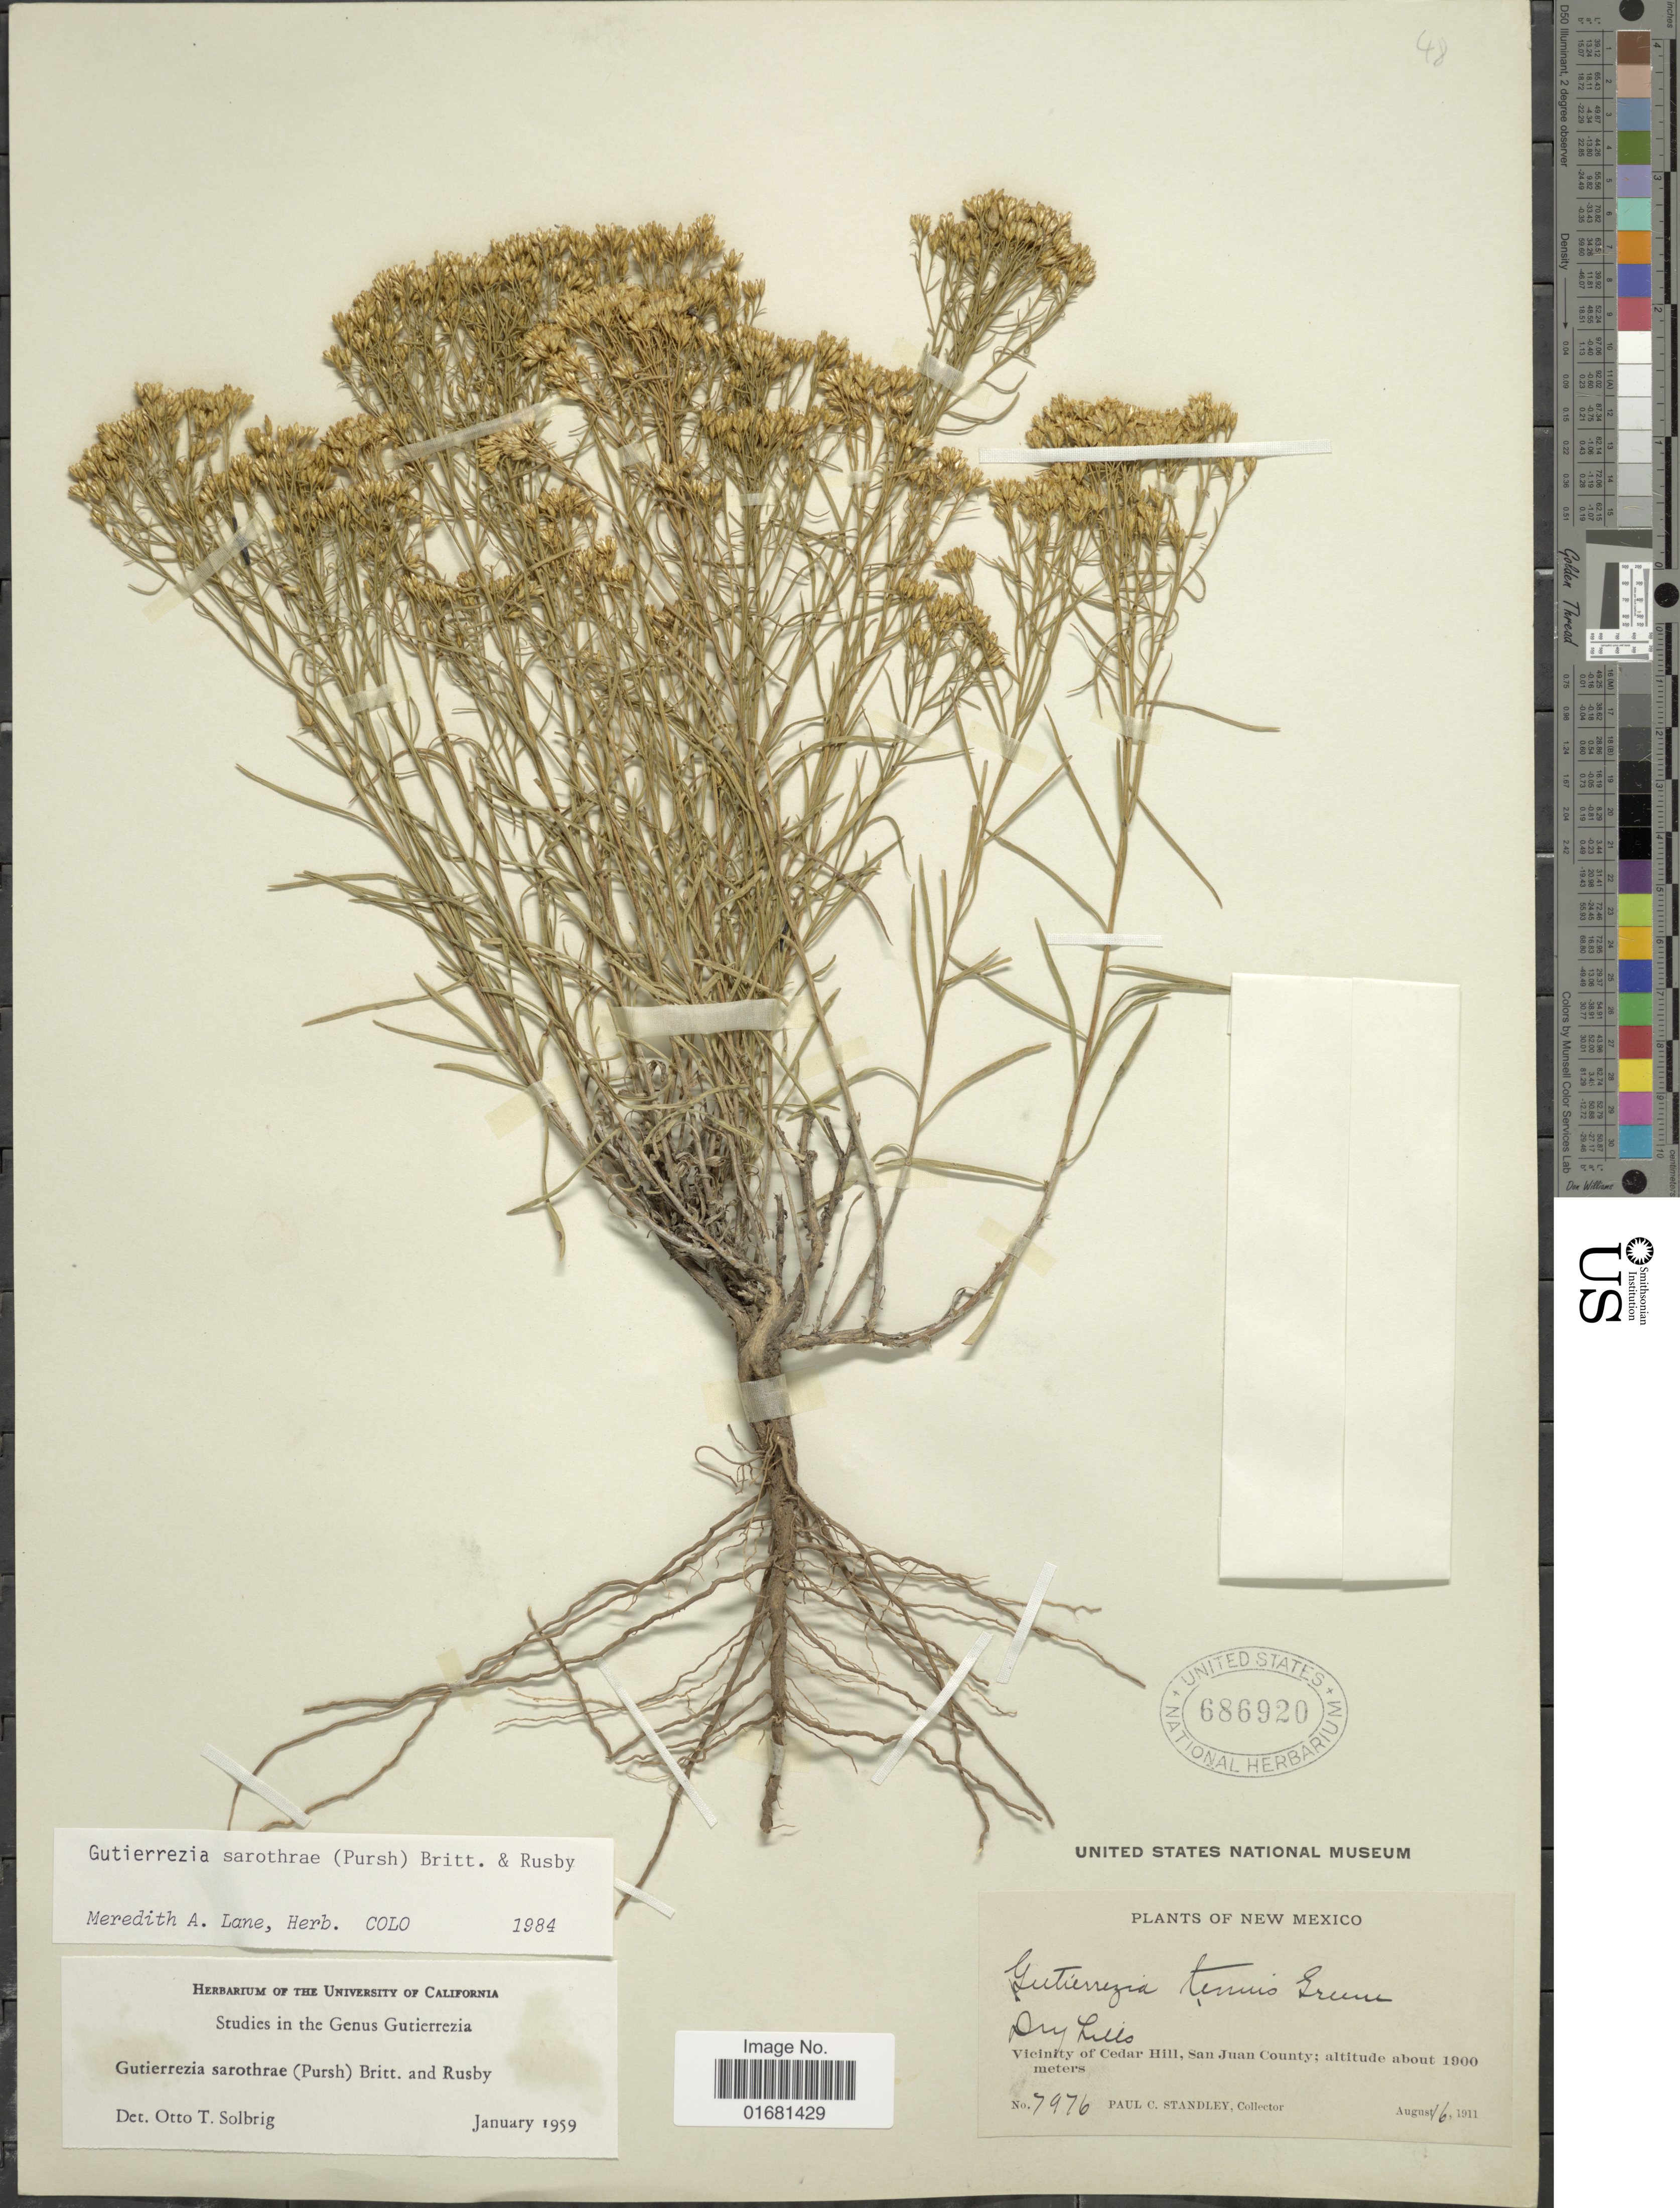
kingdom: Plantae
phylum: Tracheophyta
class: Magnoliopsida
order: Asterales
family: Asteraceae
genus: Gutierrezia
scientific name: Gutierrezia sarothrae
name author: (Pursh) Britton & Rusby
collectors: P. C. Standley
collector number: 7976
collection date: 1911-08-16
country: United States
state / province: New Mexico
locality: New Mexico. Dry hills. Vicinity of Cedar Hill, San Juan County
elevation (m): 1900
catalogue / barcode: US 686920